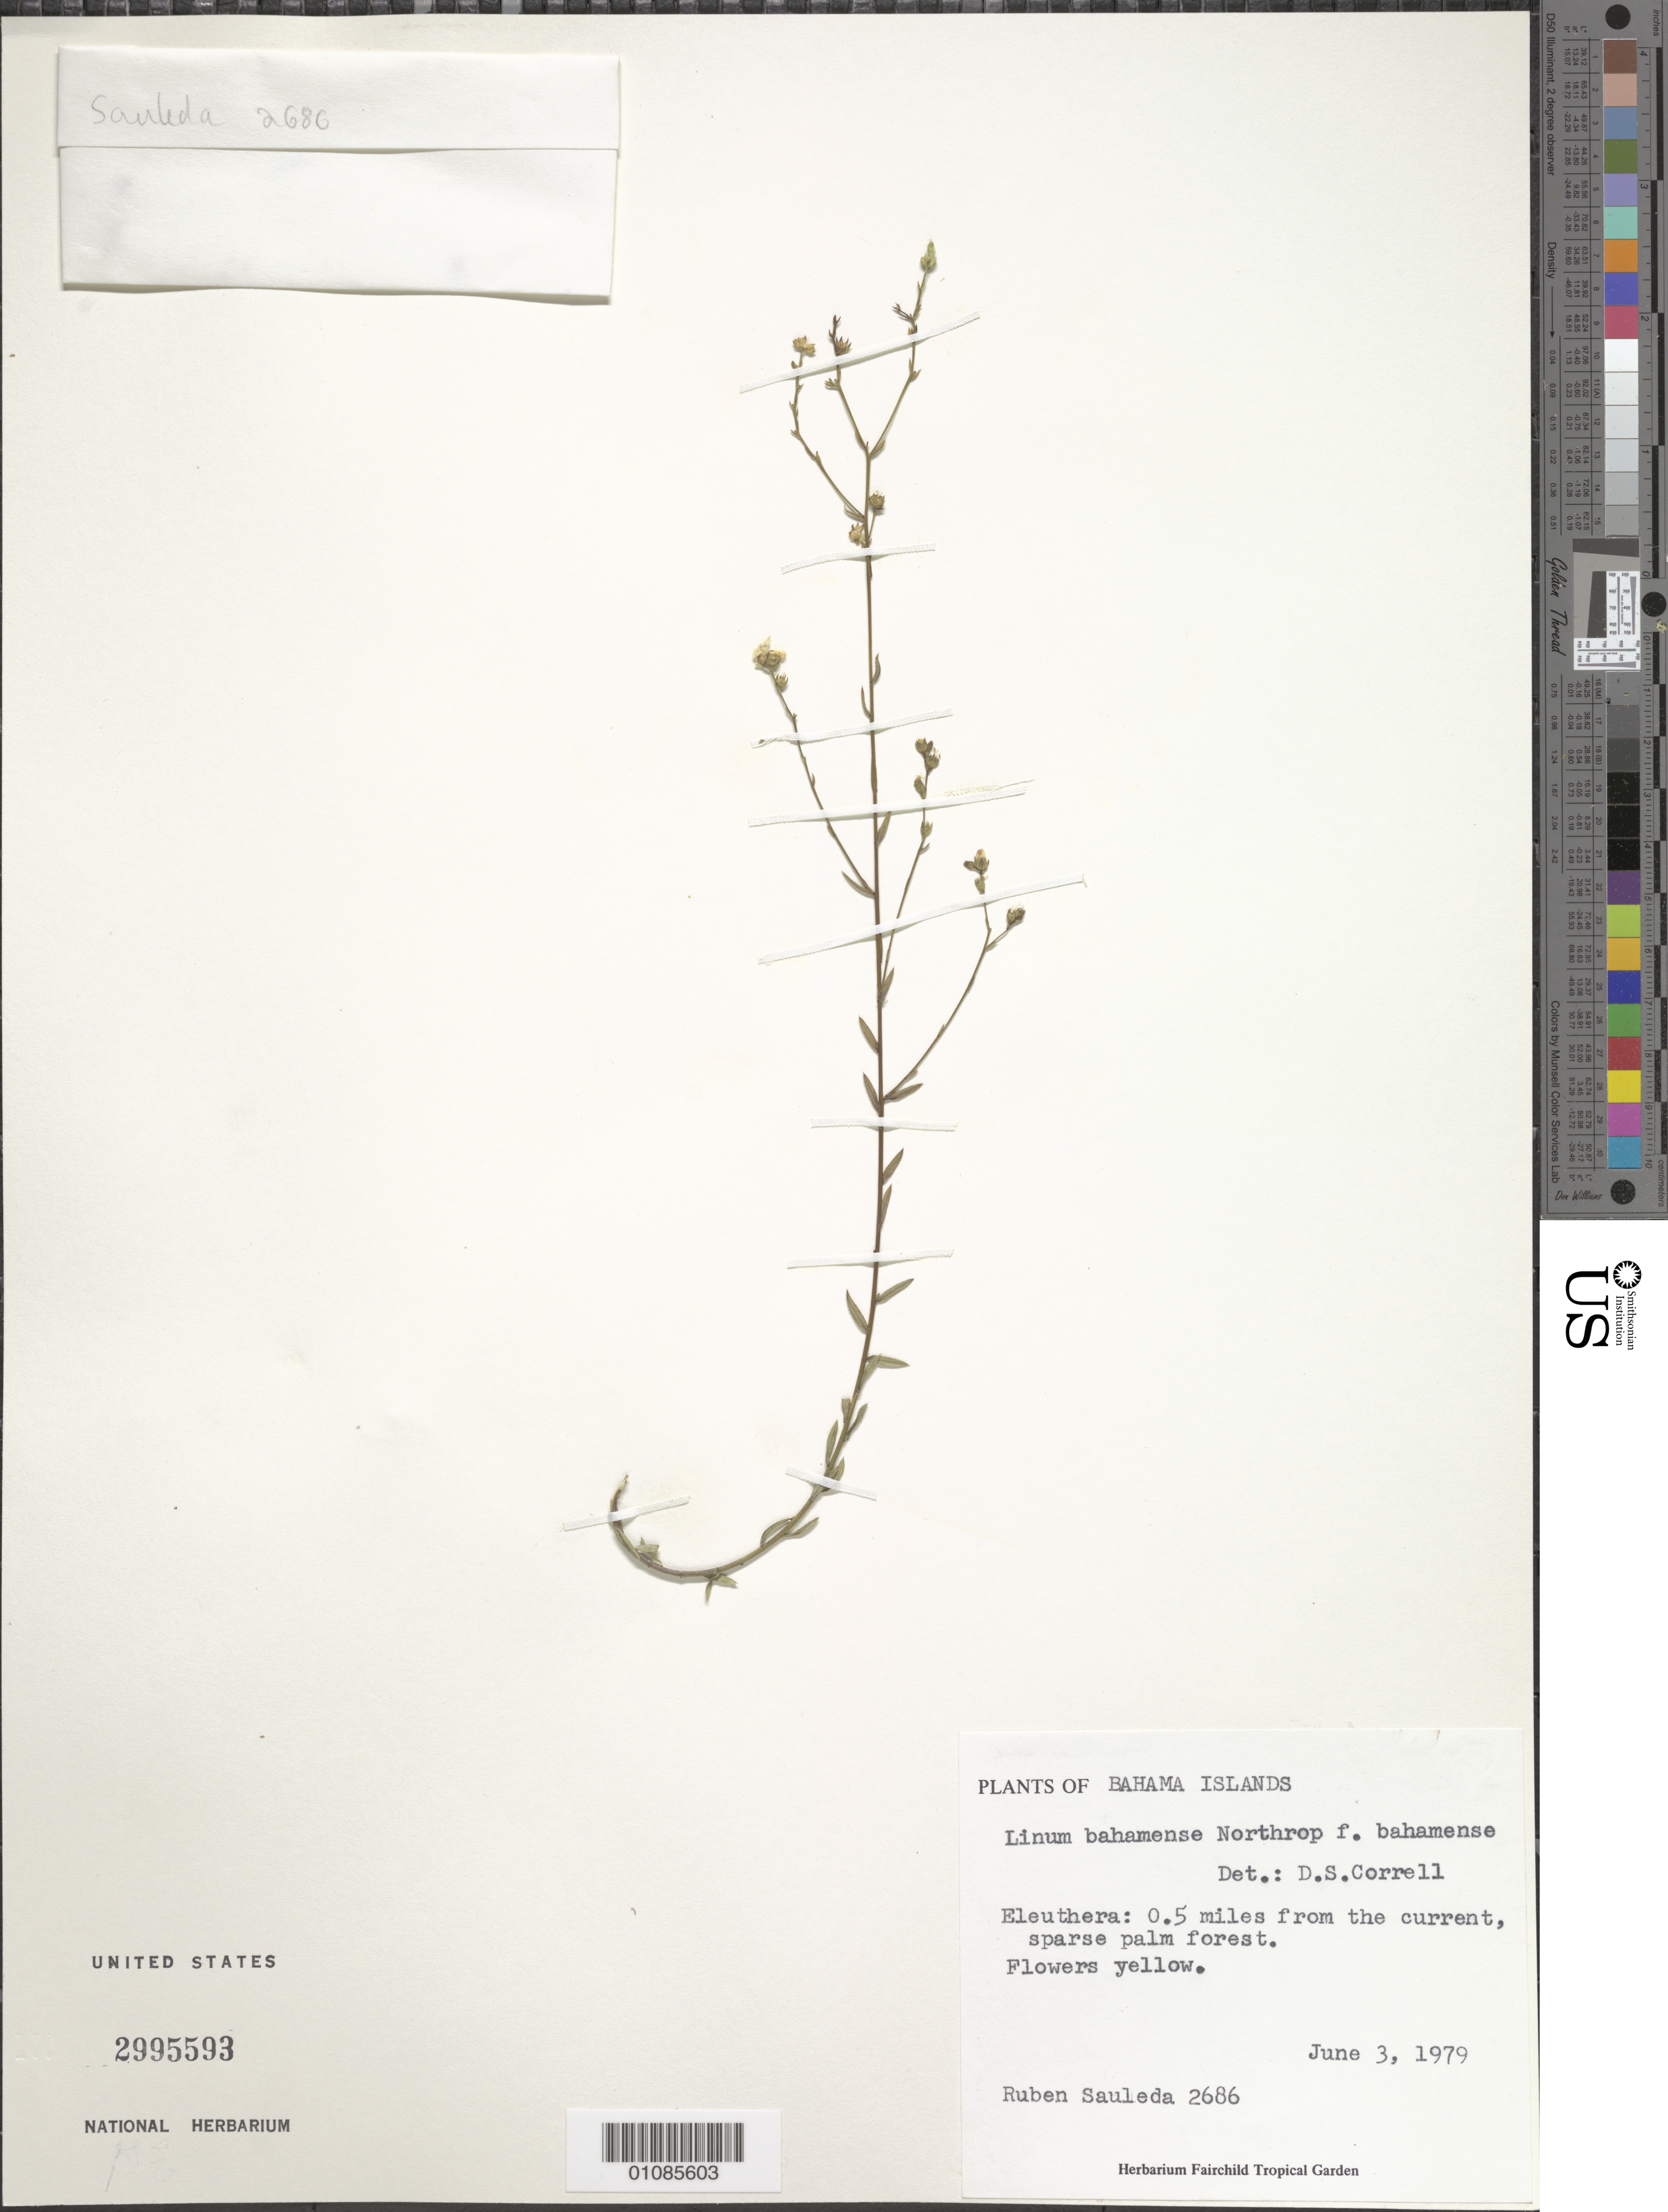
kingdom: Plantae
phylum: Tracheophyta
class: Magnoliopsida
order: Malpighiales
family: Linaceae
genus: Linum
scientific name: Linum bahamense f. bahamense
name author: Northr.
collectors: R. Sauleda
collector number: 2686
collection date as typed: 03 Jun 1979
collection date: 1979-06-03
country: Bahamas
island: Eleuthera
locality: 0.5 mi from the current sparse palm forest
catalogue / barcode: US 2995593